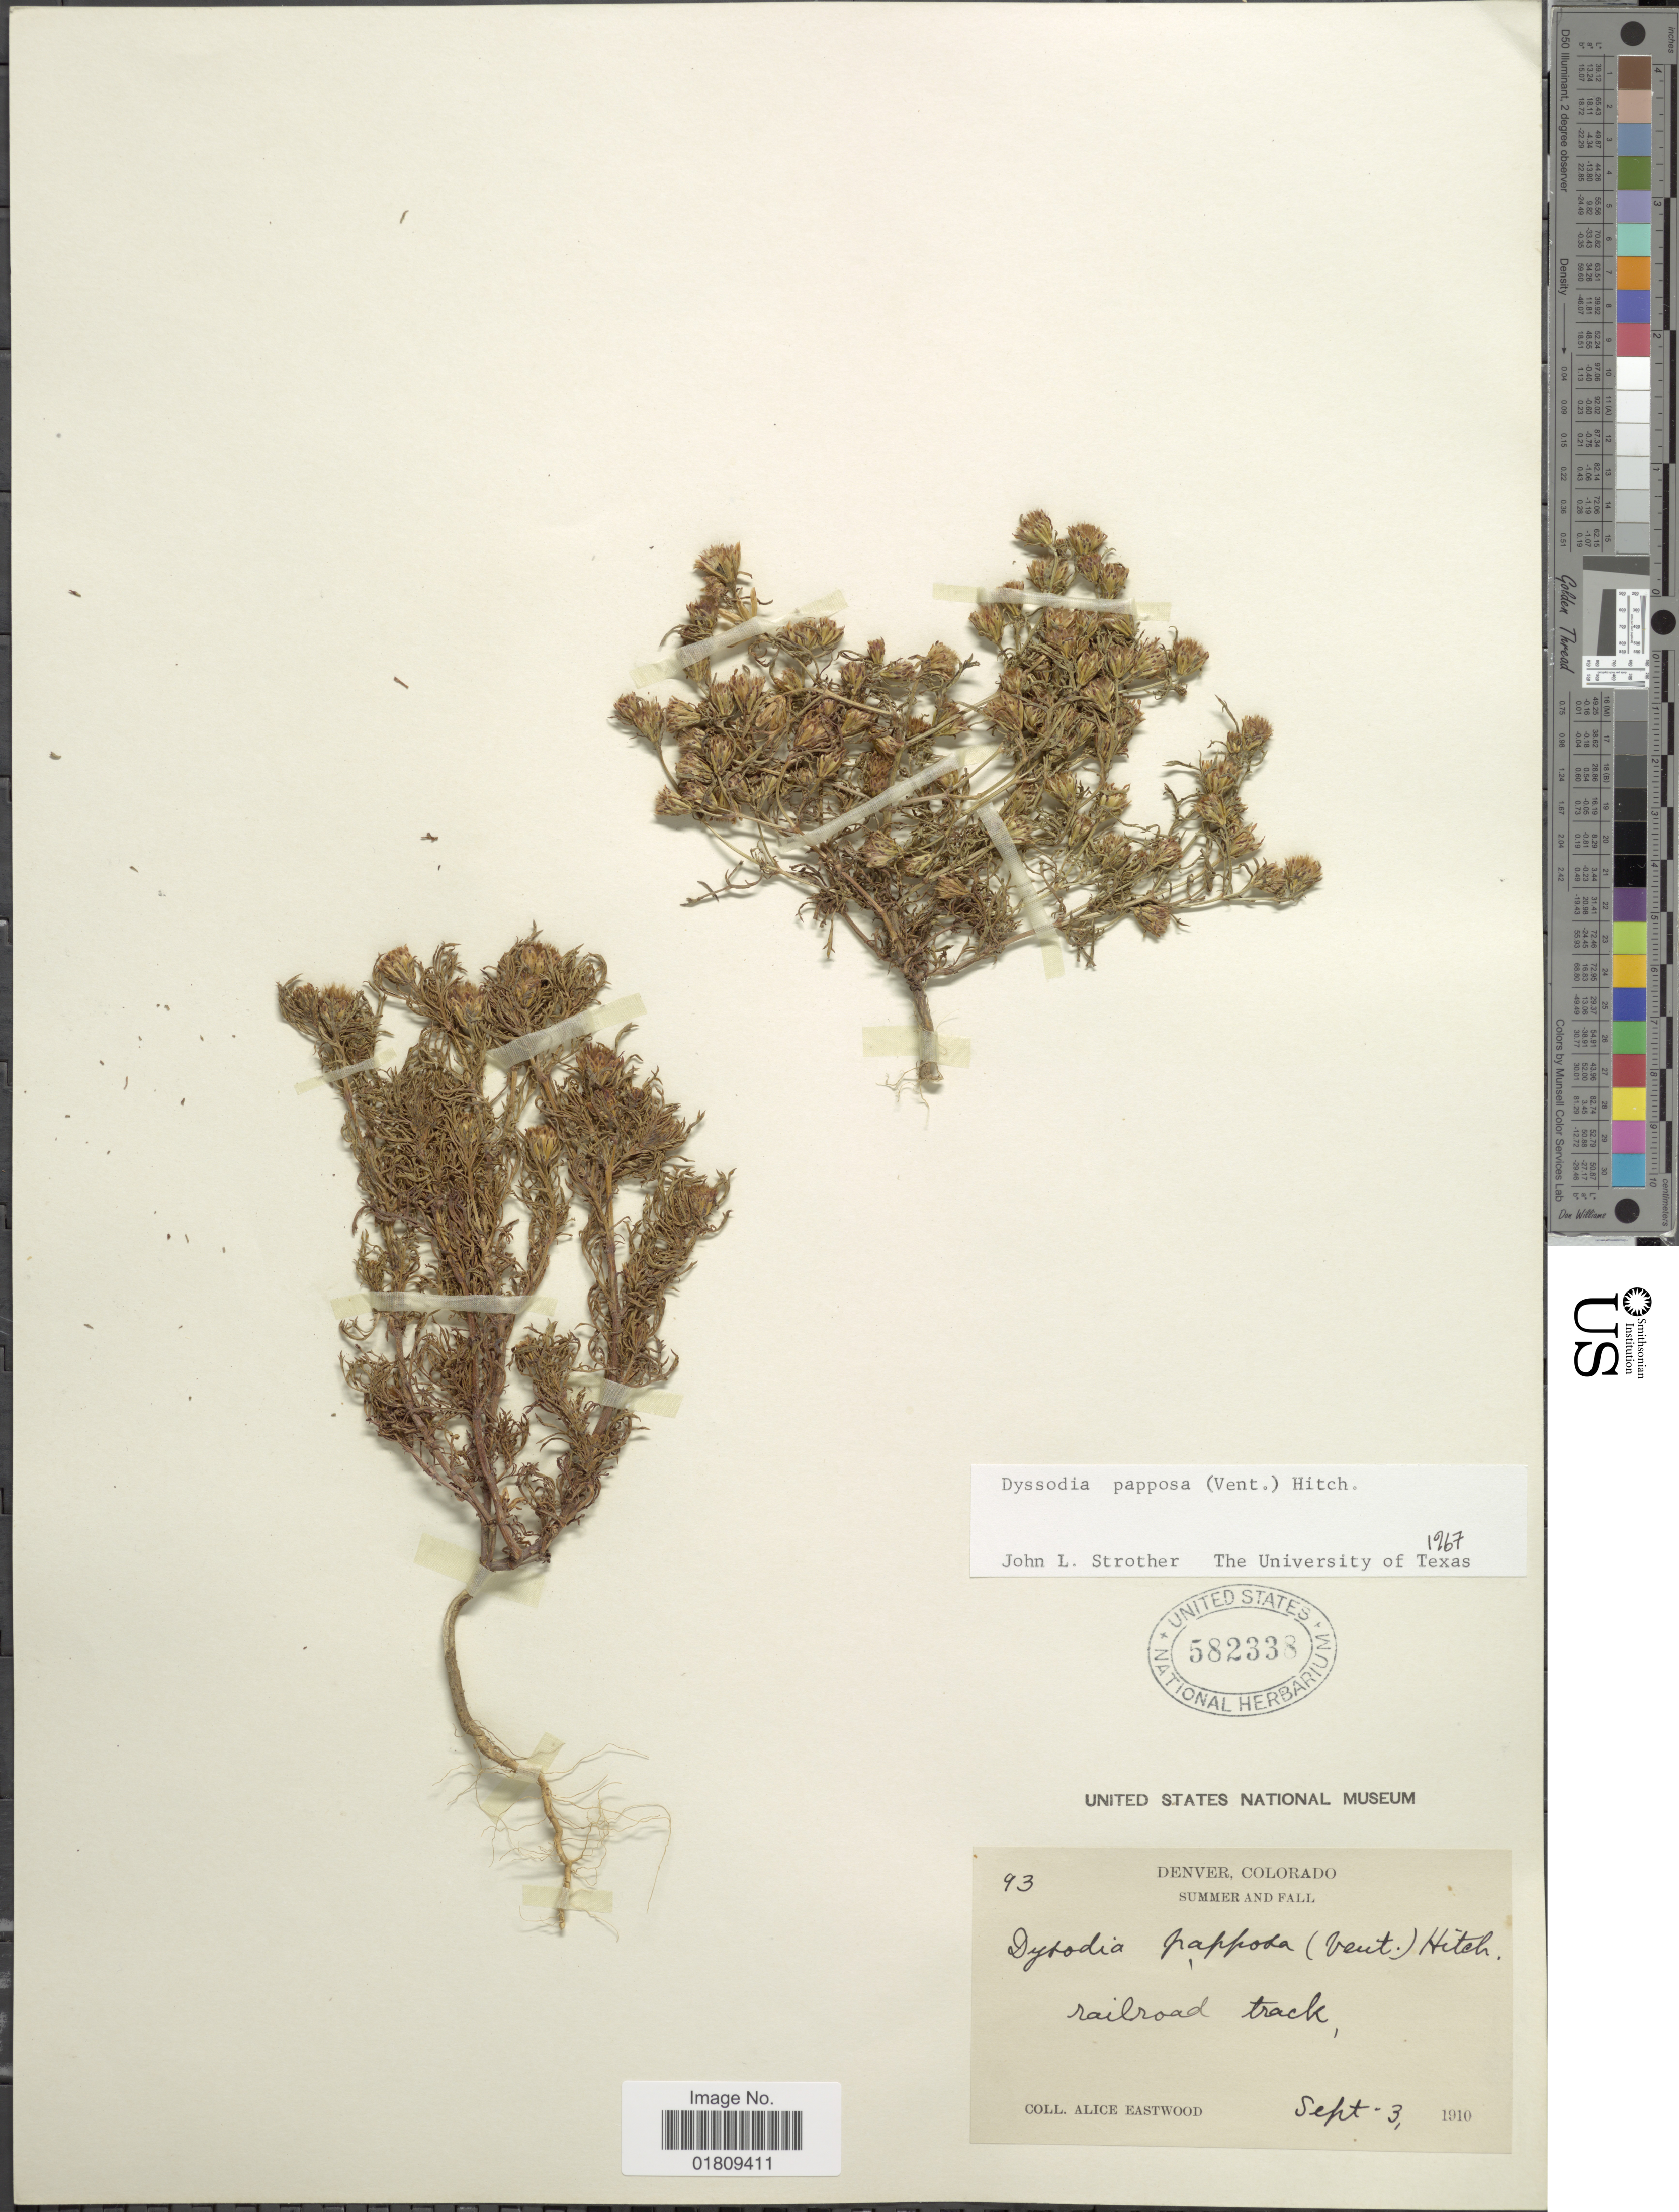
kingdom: Plantae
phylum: Tracheophyta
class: Magnoliopsida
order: Asterales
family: Asteraceae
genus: Dyssodia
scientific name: Dyssodia papposa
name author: (Vent.) Hitchc.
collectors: A. Eastwood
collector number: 93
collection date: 1910-09-03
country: United States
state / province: Colorado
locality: Denver, Summer and Fall, railroad track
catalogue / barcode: US 582338